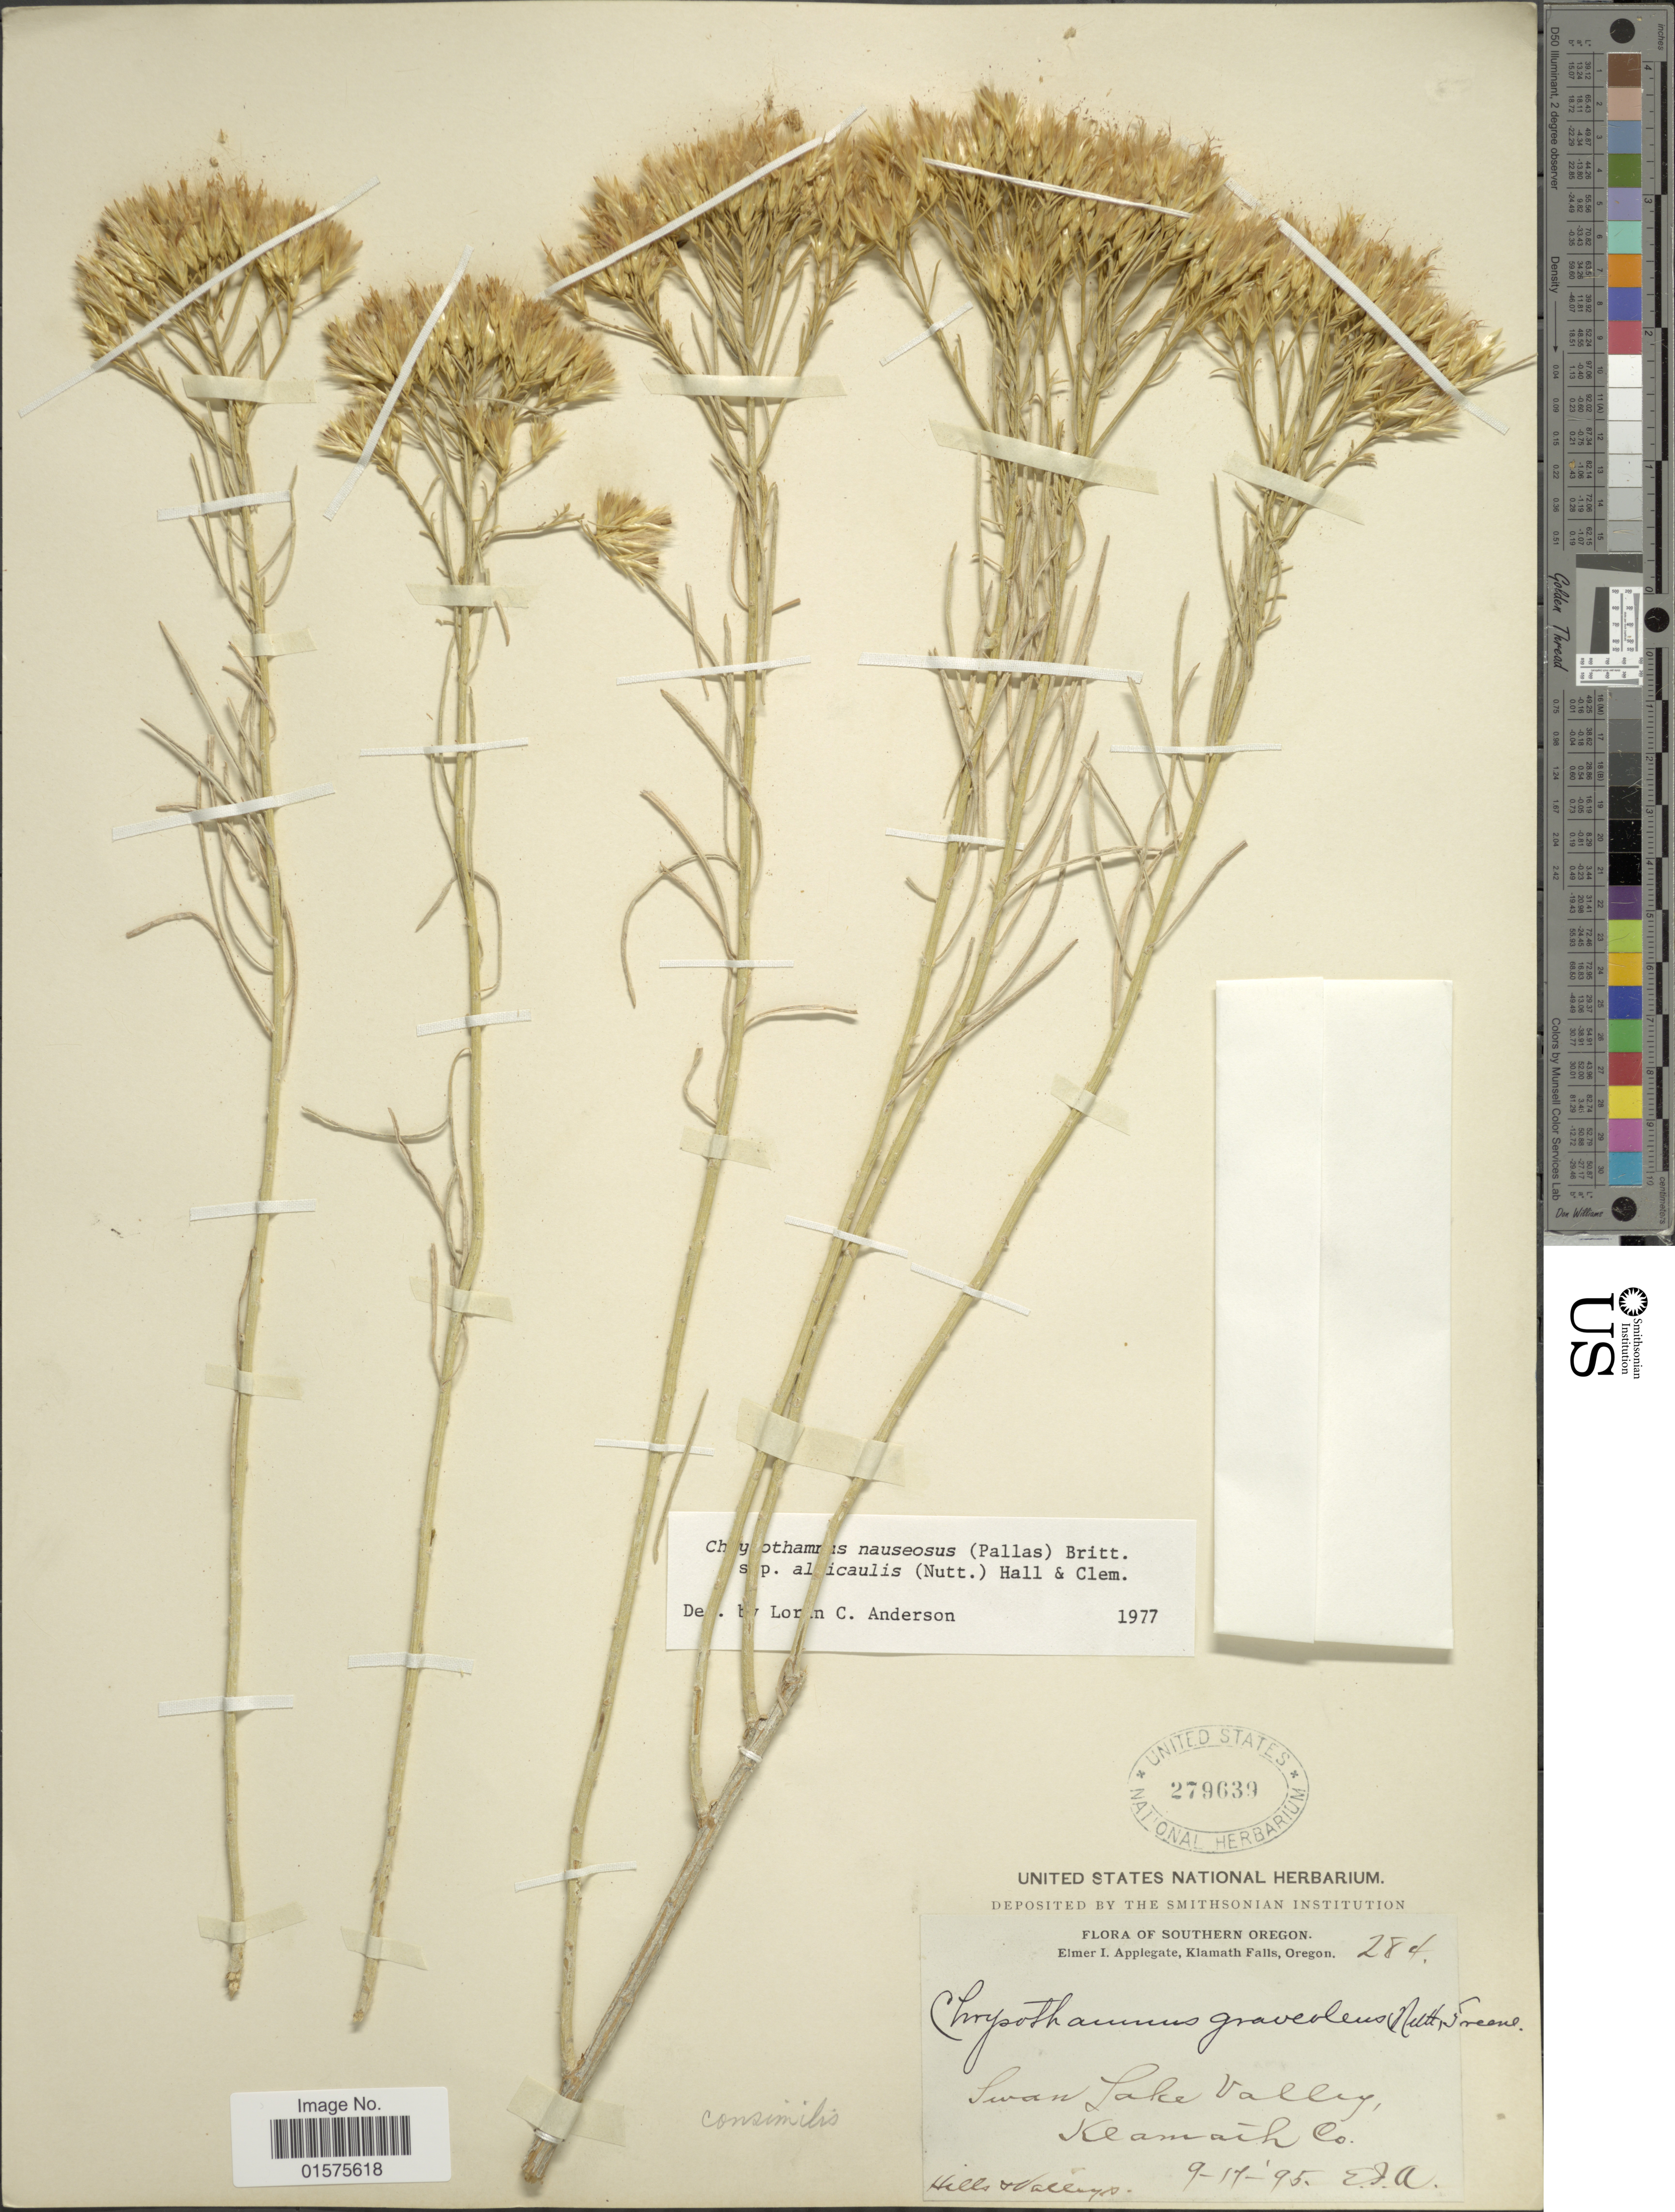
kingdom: Plantae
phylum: Tracheophyta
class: Magnoliopsida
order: Asterales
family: Asteraceae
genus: Ericameria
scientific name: Ericameria nauseosa var. speciosa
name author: (Nutt.) G.L. Nesom & G.I. Baird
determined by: Urbatsch, Lowell E., Curator (LSU), Louisiana State University (UNITED STATES)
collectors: E. I. Applegate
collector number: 284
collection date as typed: Transcribed d/m/y: 17/9/95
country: United States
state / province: Oregon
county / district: Klamath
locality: Southern Oregon. Klamath Falls. Swan Lake Valley, Klamath Co. Hills & valleys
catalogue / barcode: US 279639